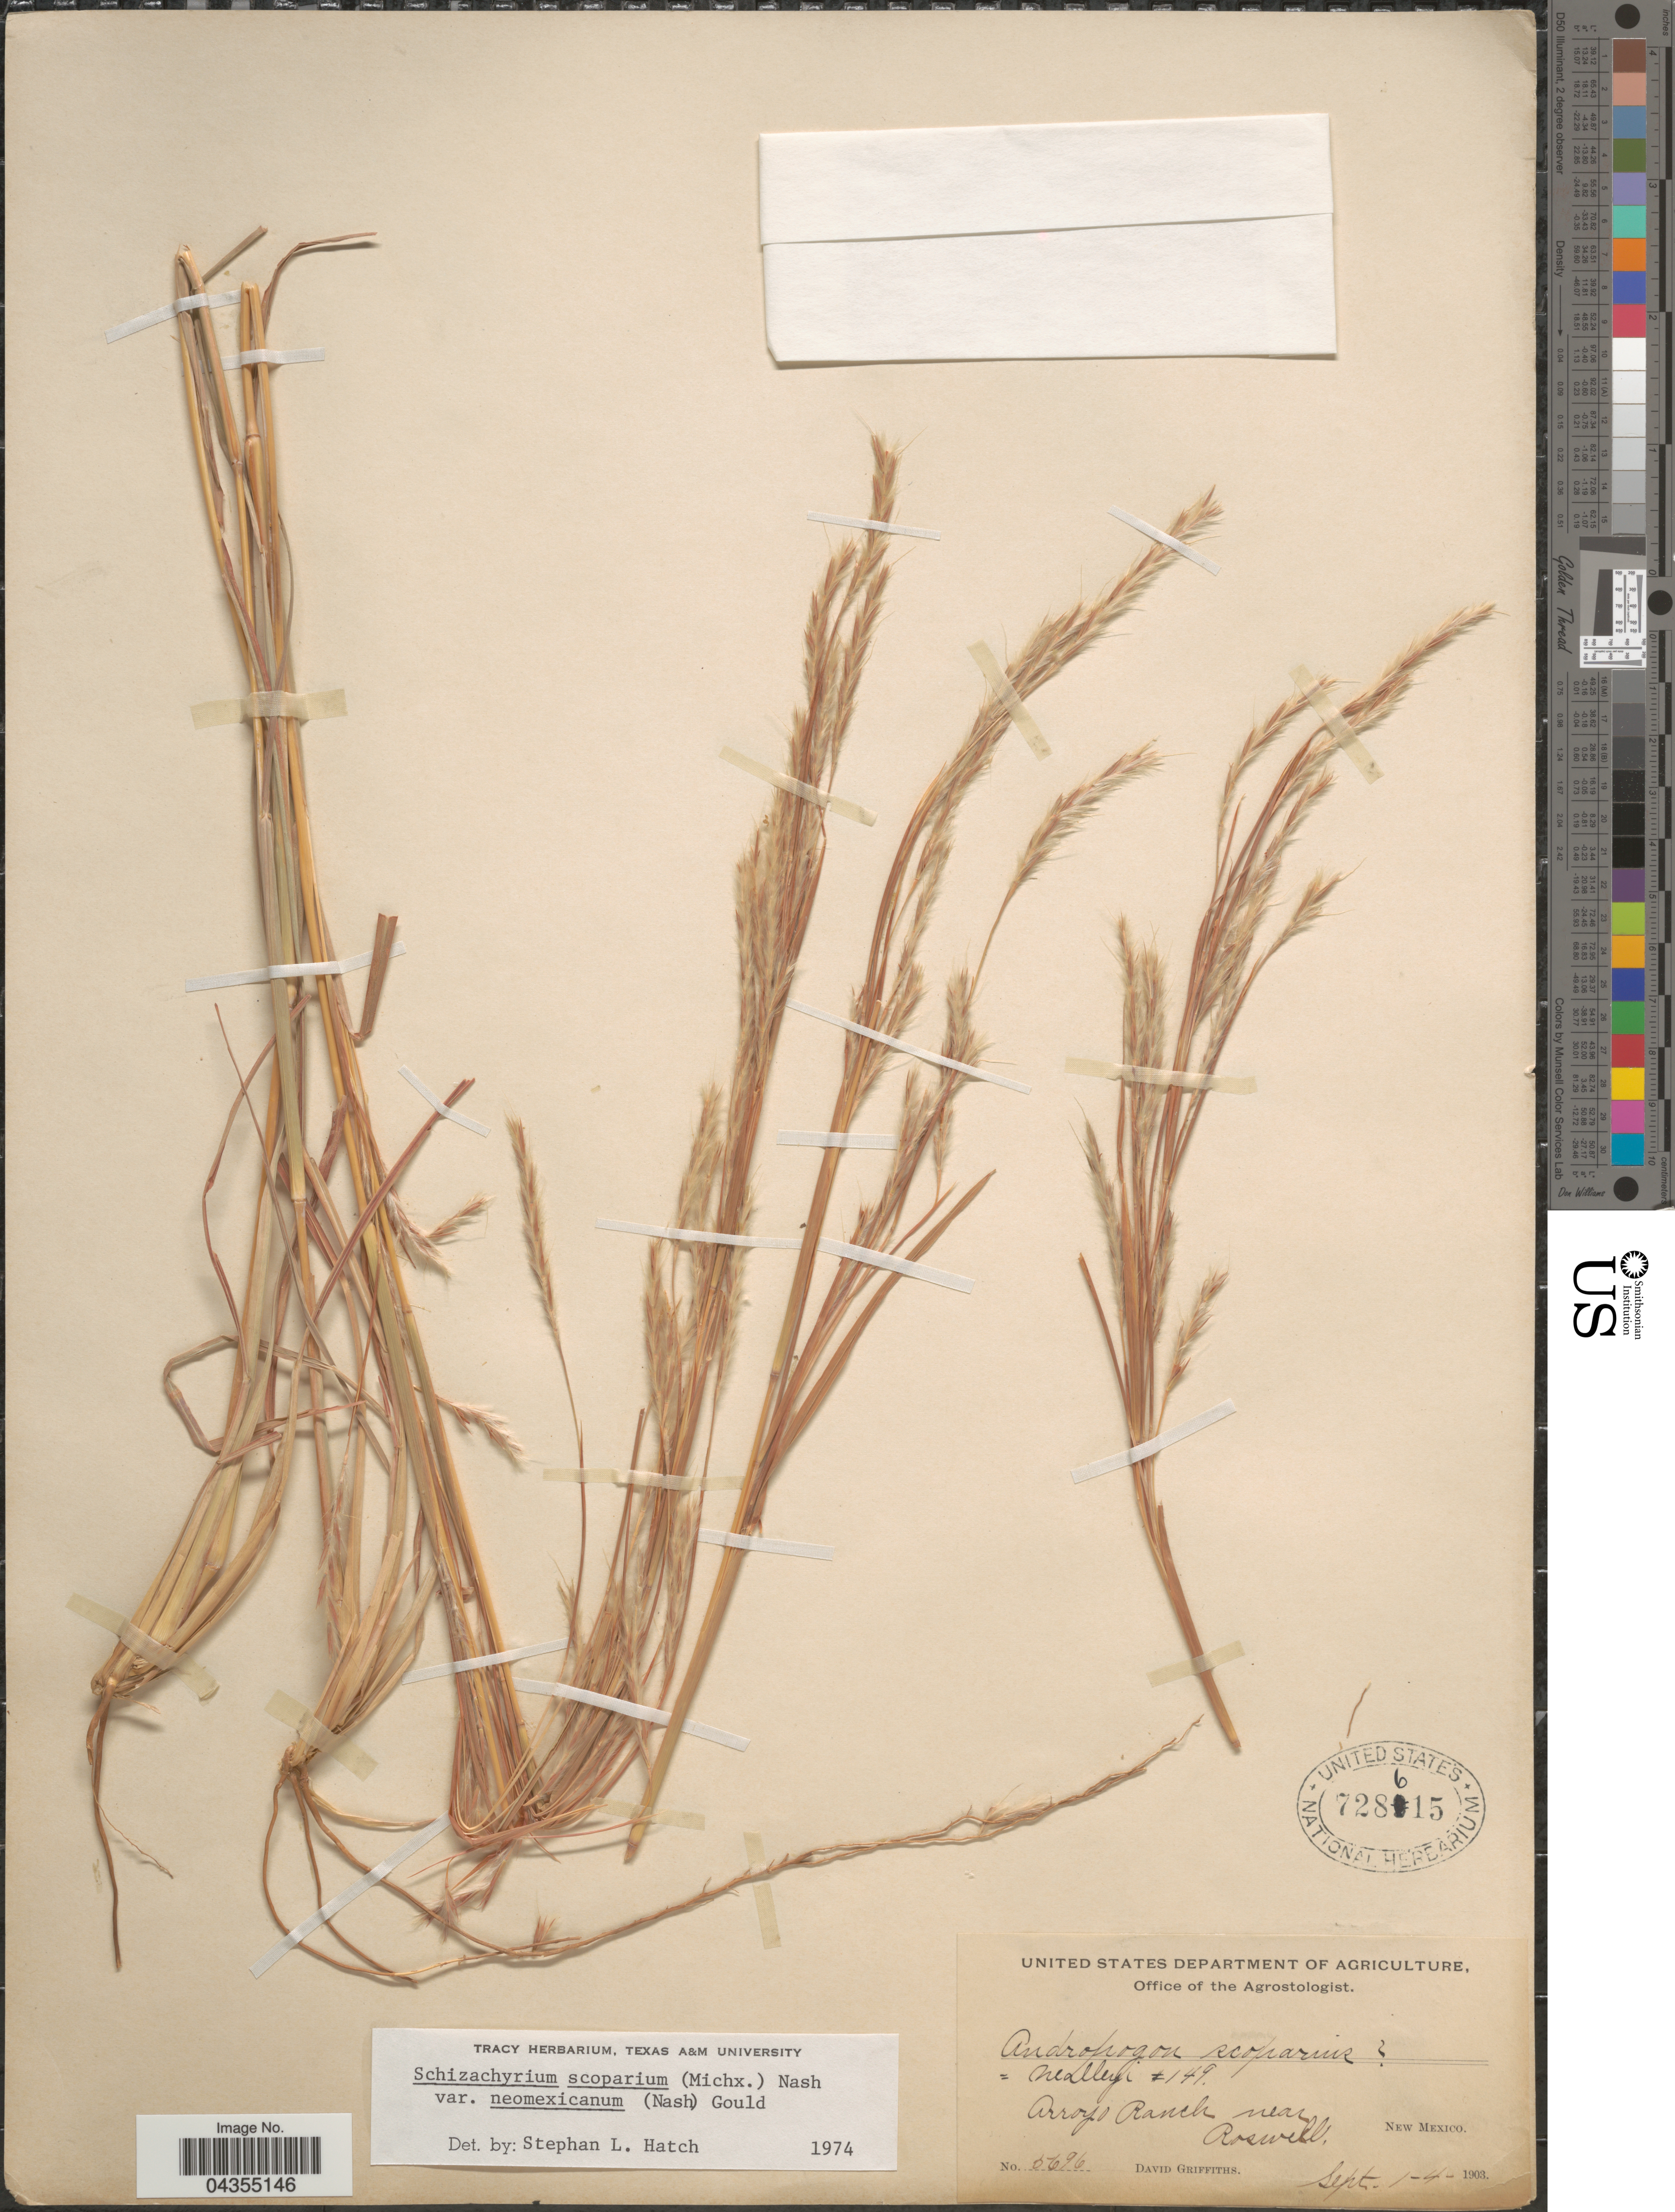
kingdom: Plantae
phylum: Tracheophyta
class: Liliopsida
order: Poales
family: Poaceae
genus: Schizachyrium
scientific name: Schizachyrium scoparium var. neomexicanum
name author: (Nash) Gould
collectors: D. Griffiths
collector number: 5696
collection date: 1903-09-01/1903-09-04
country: United States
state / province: New Mexico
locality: Arroyo Ranch near Roswell.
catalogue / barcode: US 728615